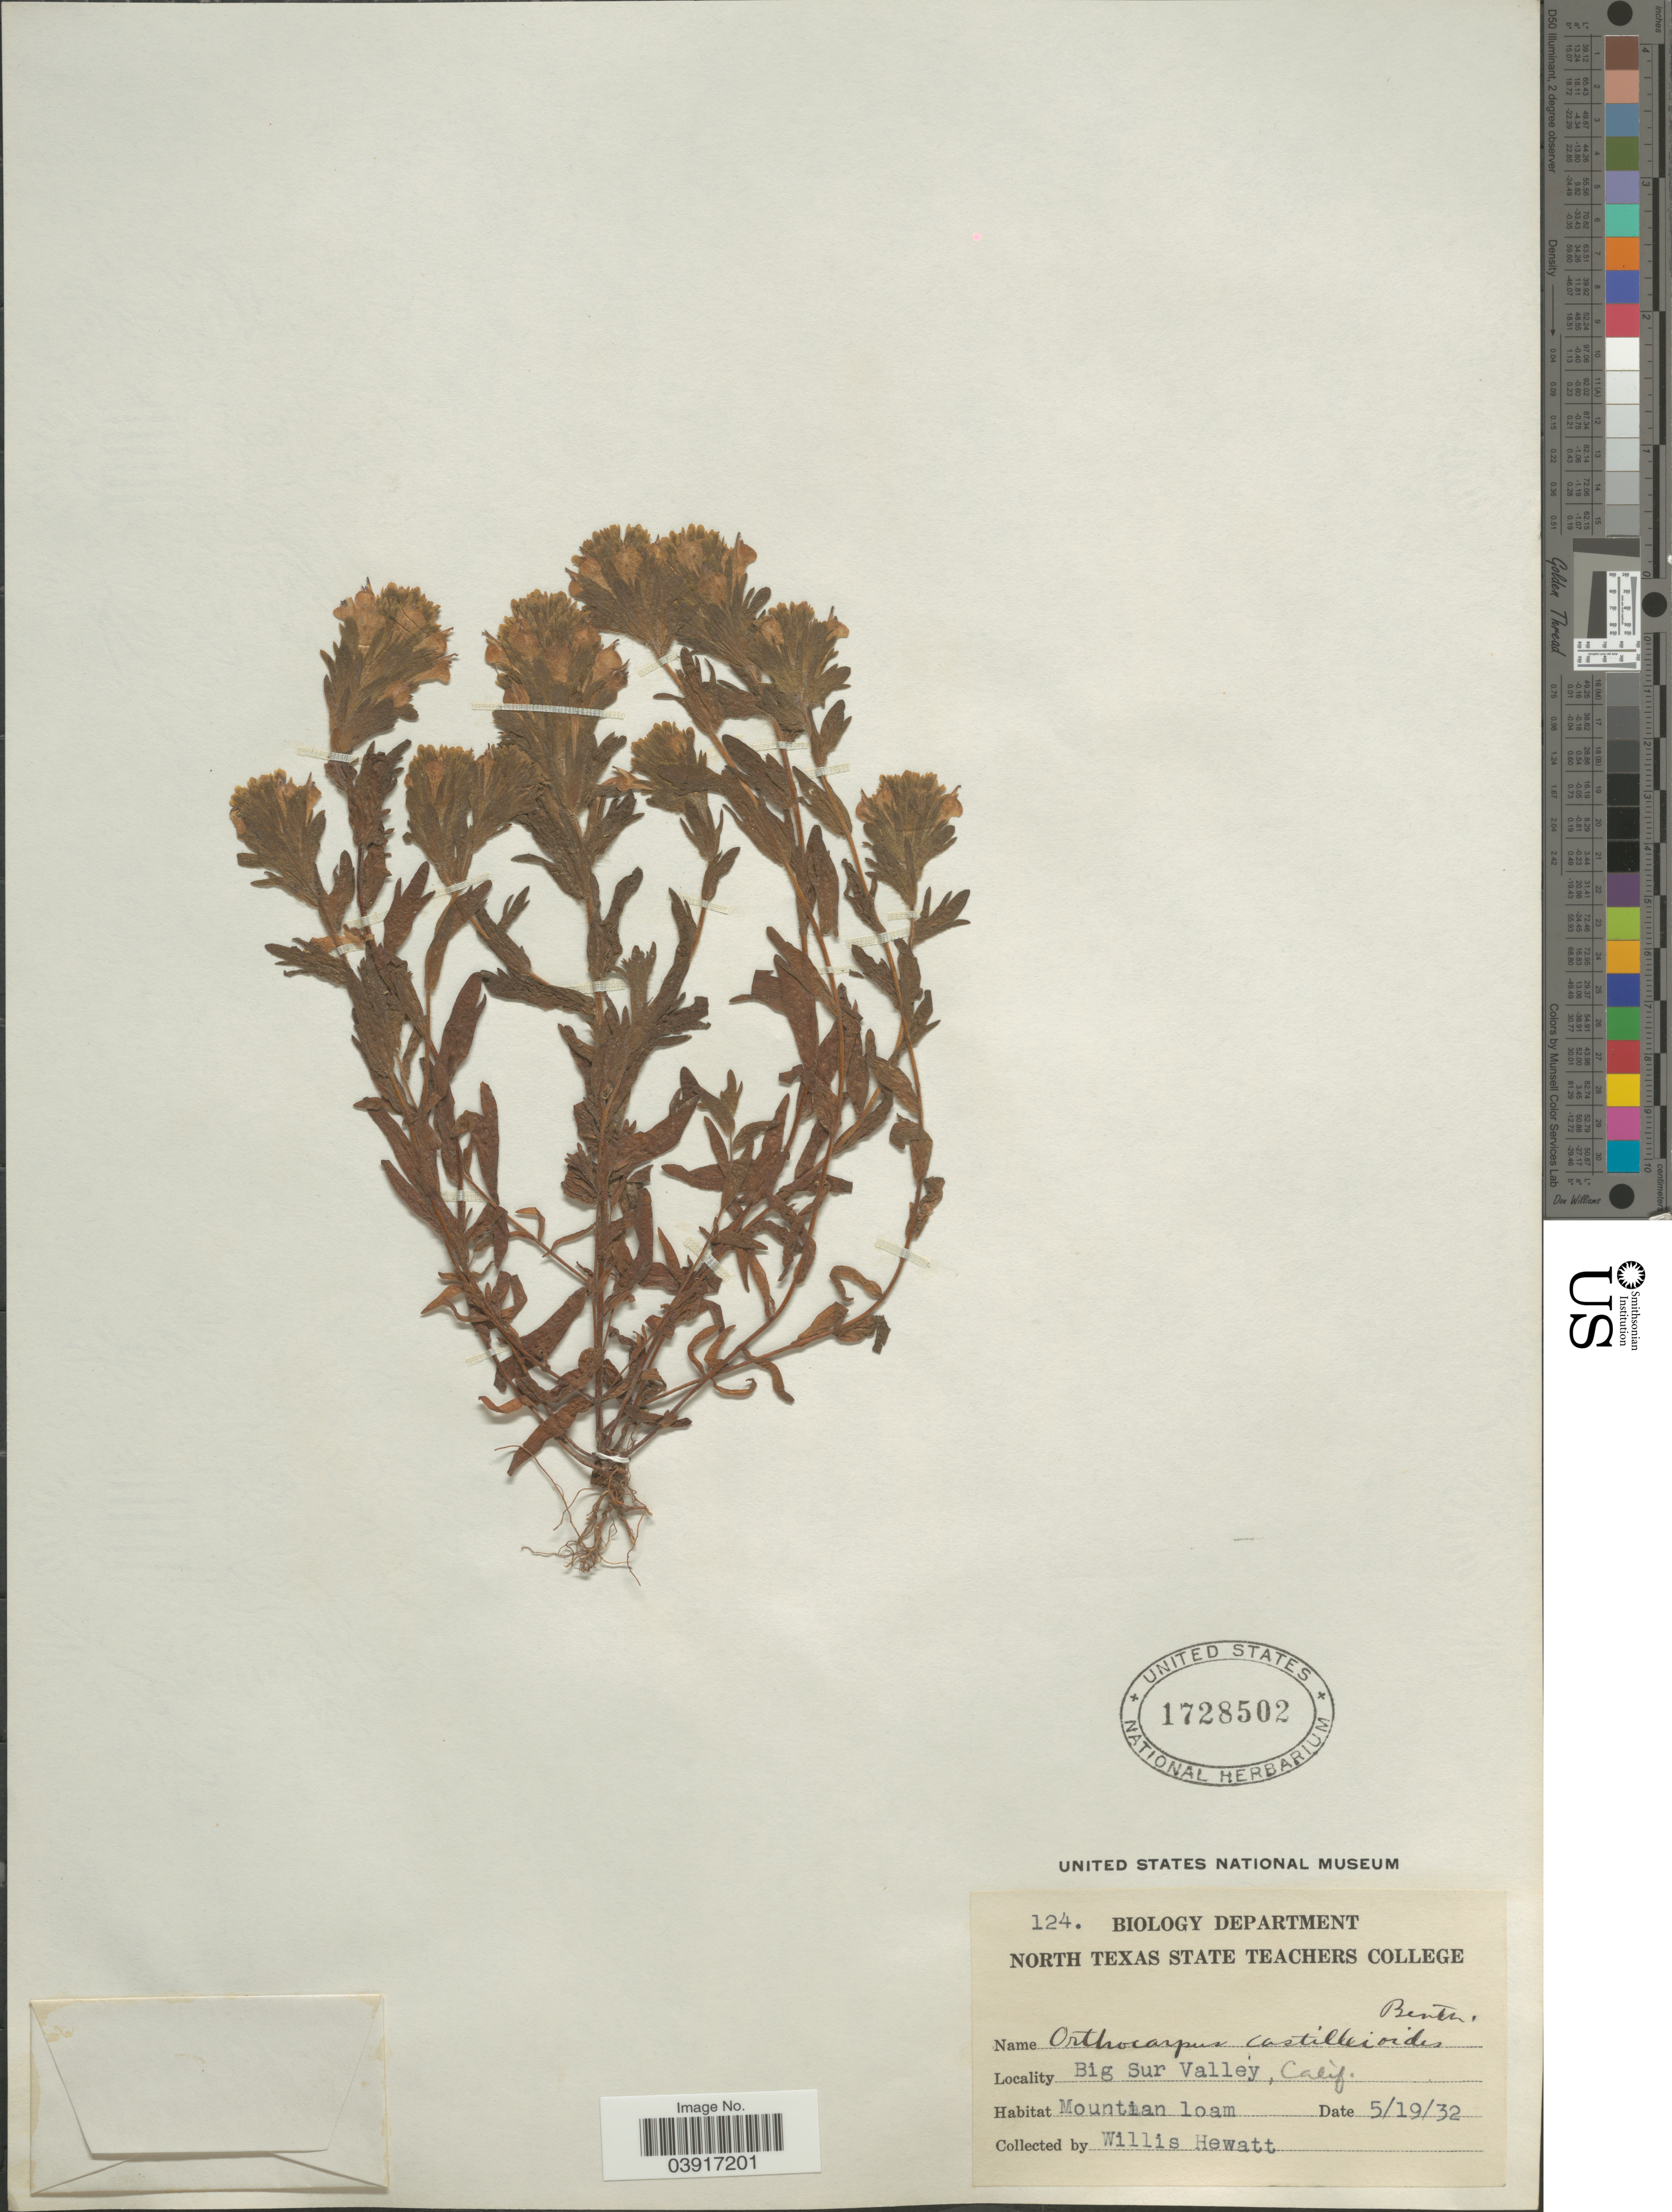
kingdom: Plantae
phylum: Tracheophyta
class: Magnoliopsida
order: Lamiales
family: Orobanchaceae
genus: Orthocarpus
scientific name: Orthocarpus castillejoides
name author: Benth.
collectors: W. Hewatt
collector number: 124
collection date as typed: Transcribed d/m/y: 19/5/32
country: United States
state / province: California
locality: Big Sur Valley.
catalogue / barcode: US 1728502